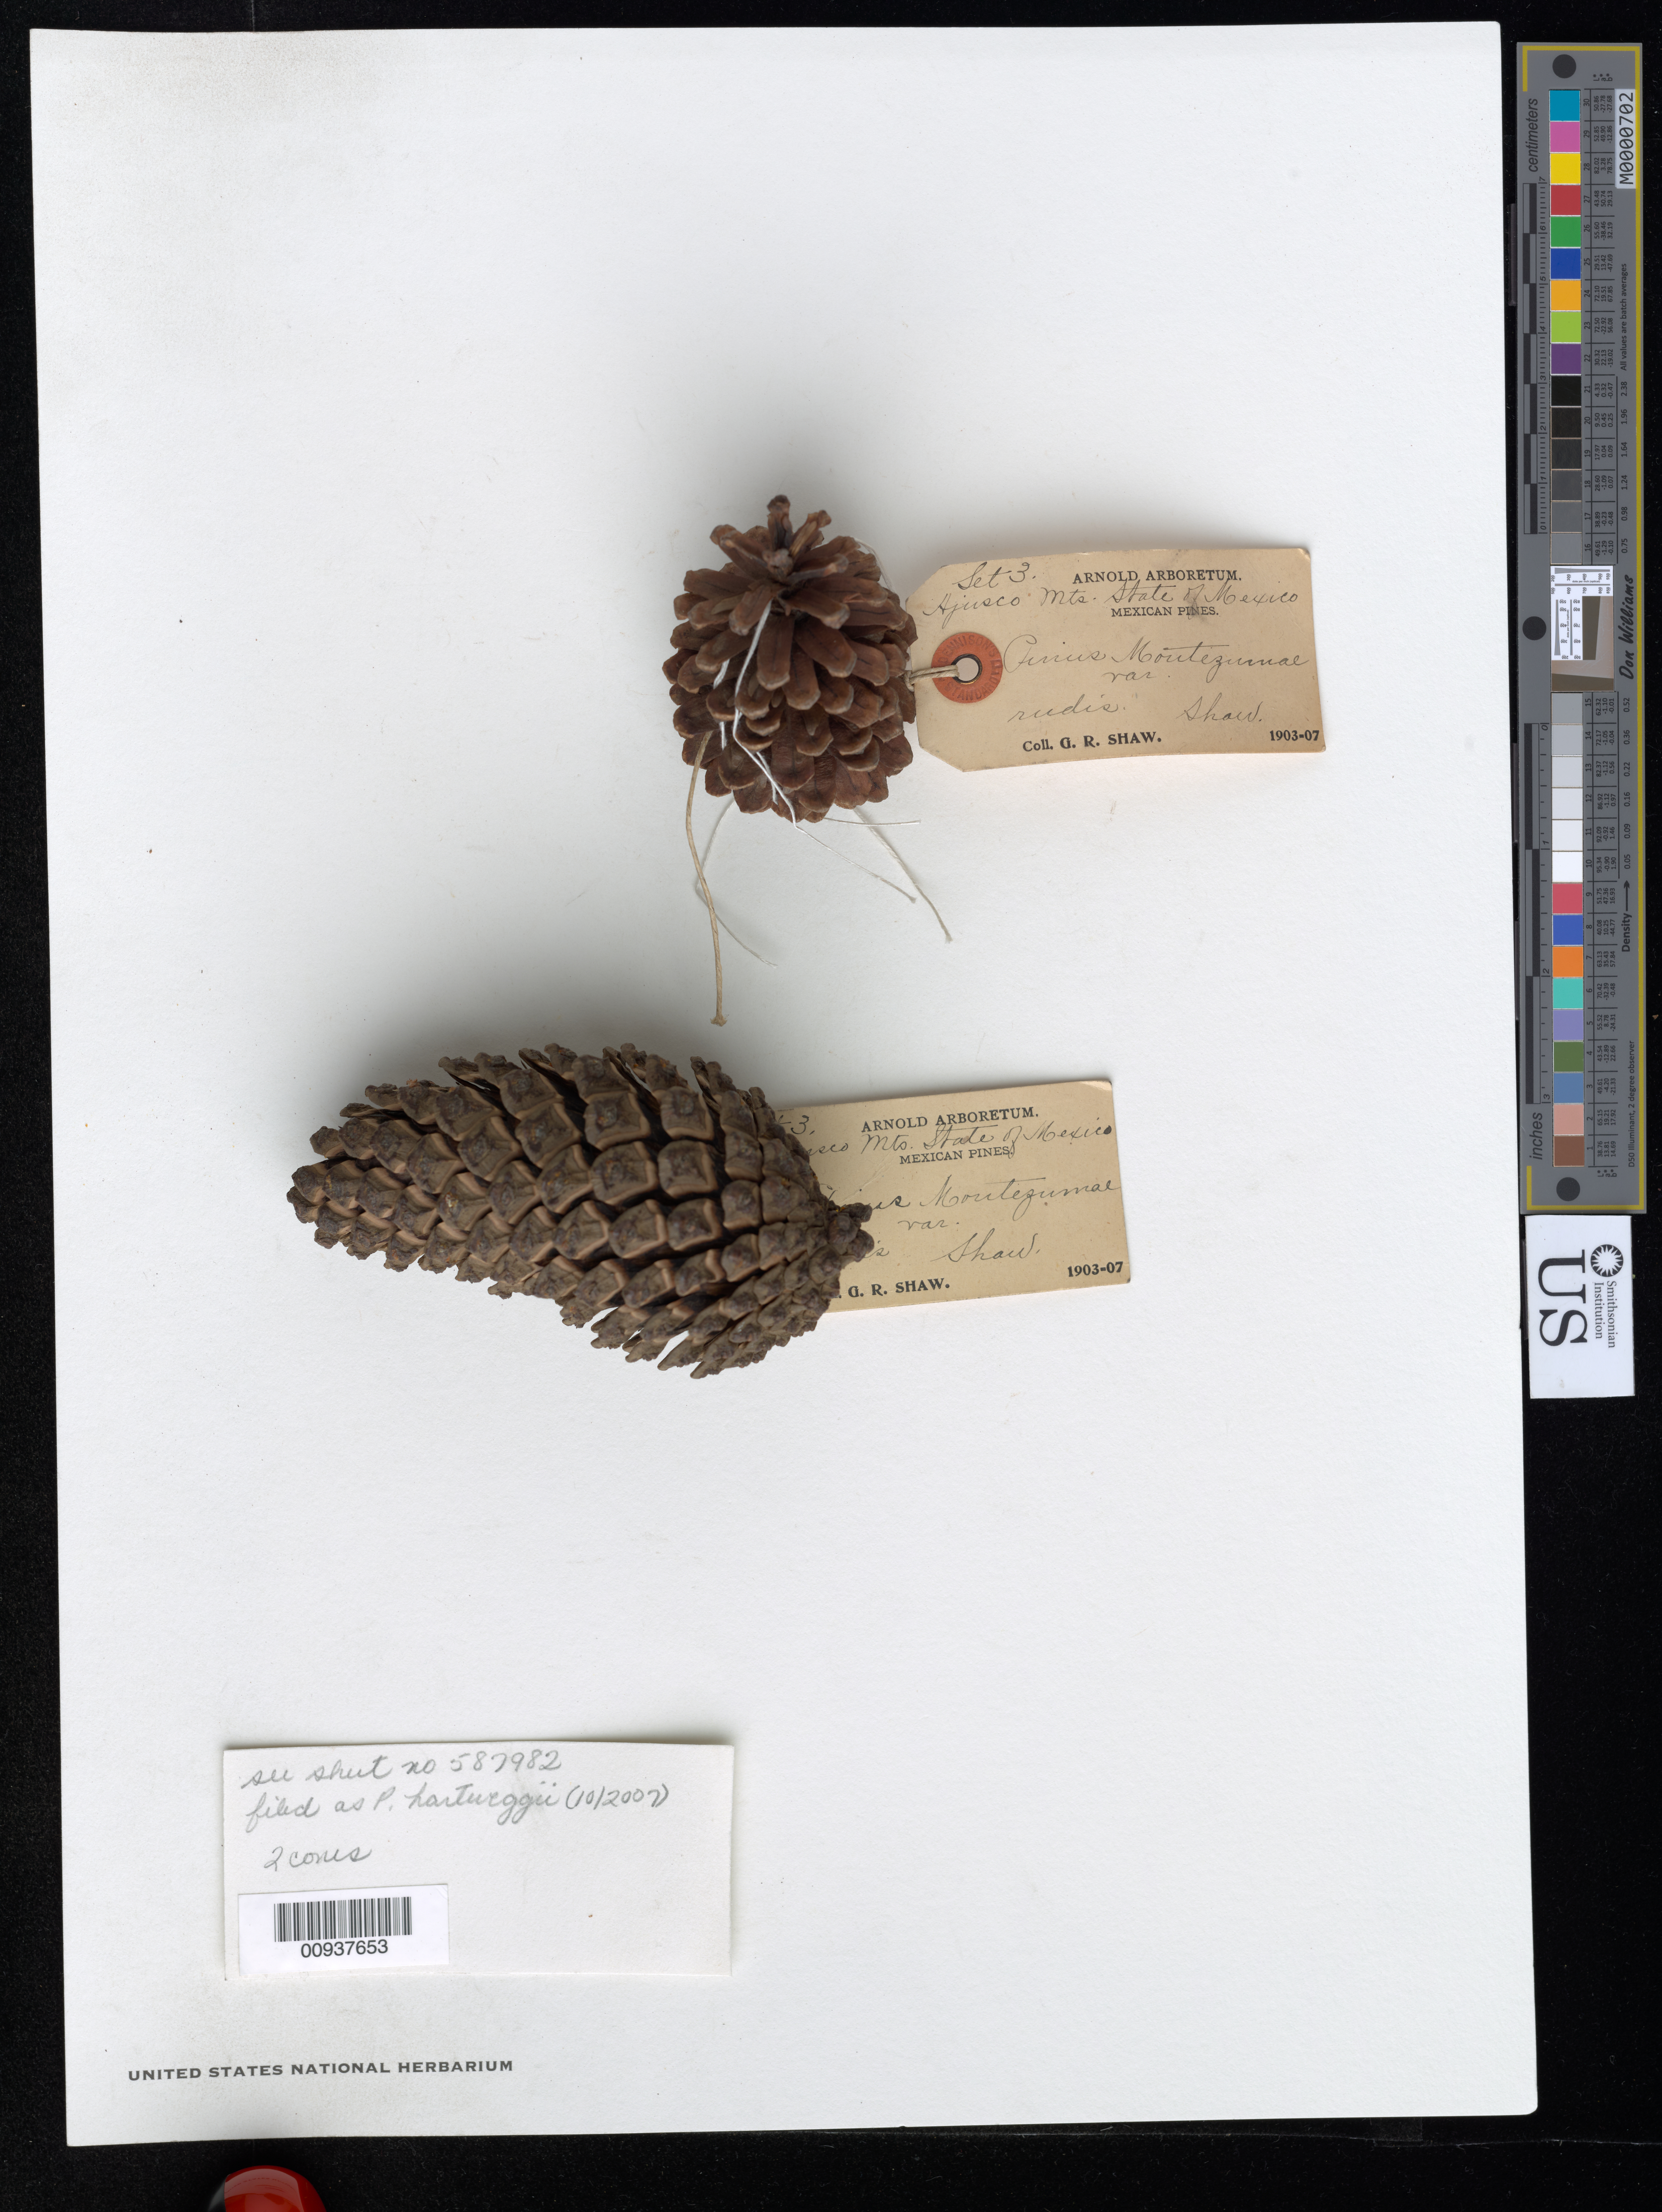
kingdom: Plantae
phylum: Tracheophyta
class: Pinopsida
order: Pinales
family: Pinaceae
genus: Pinus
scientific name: Pinus hartwegii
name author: Lindl.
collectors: G. R. Shaw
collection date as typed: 1903 to -- --- 1907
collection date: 1903/1907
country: Mexico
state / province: México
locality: Ajusco Mountains.